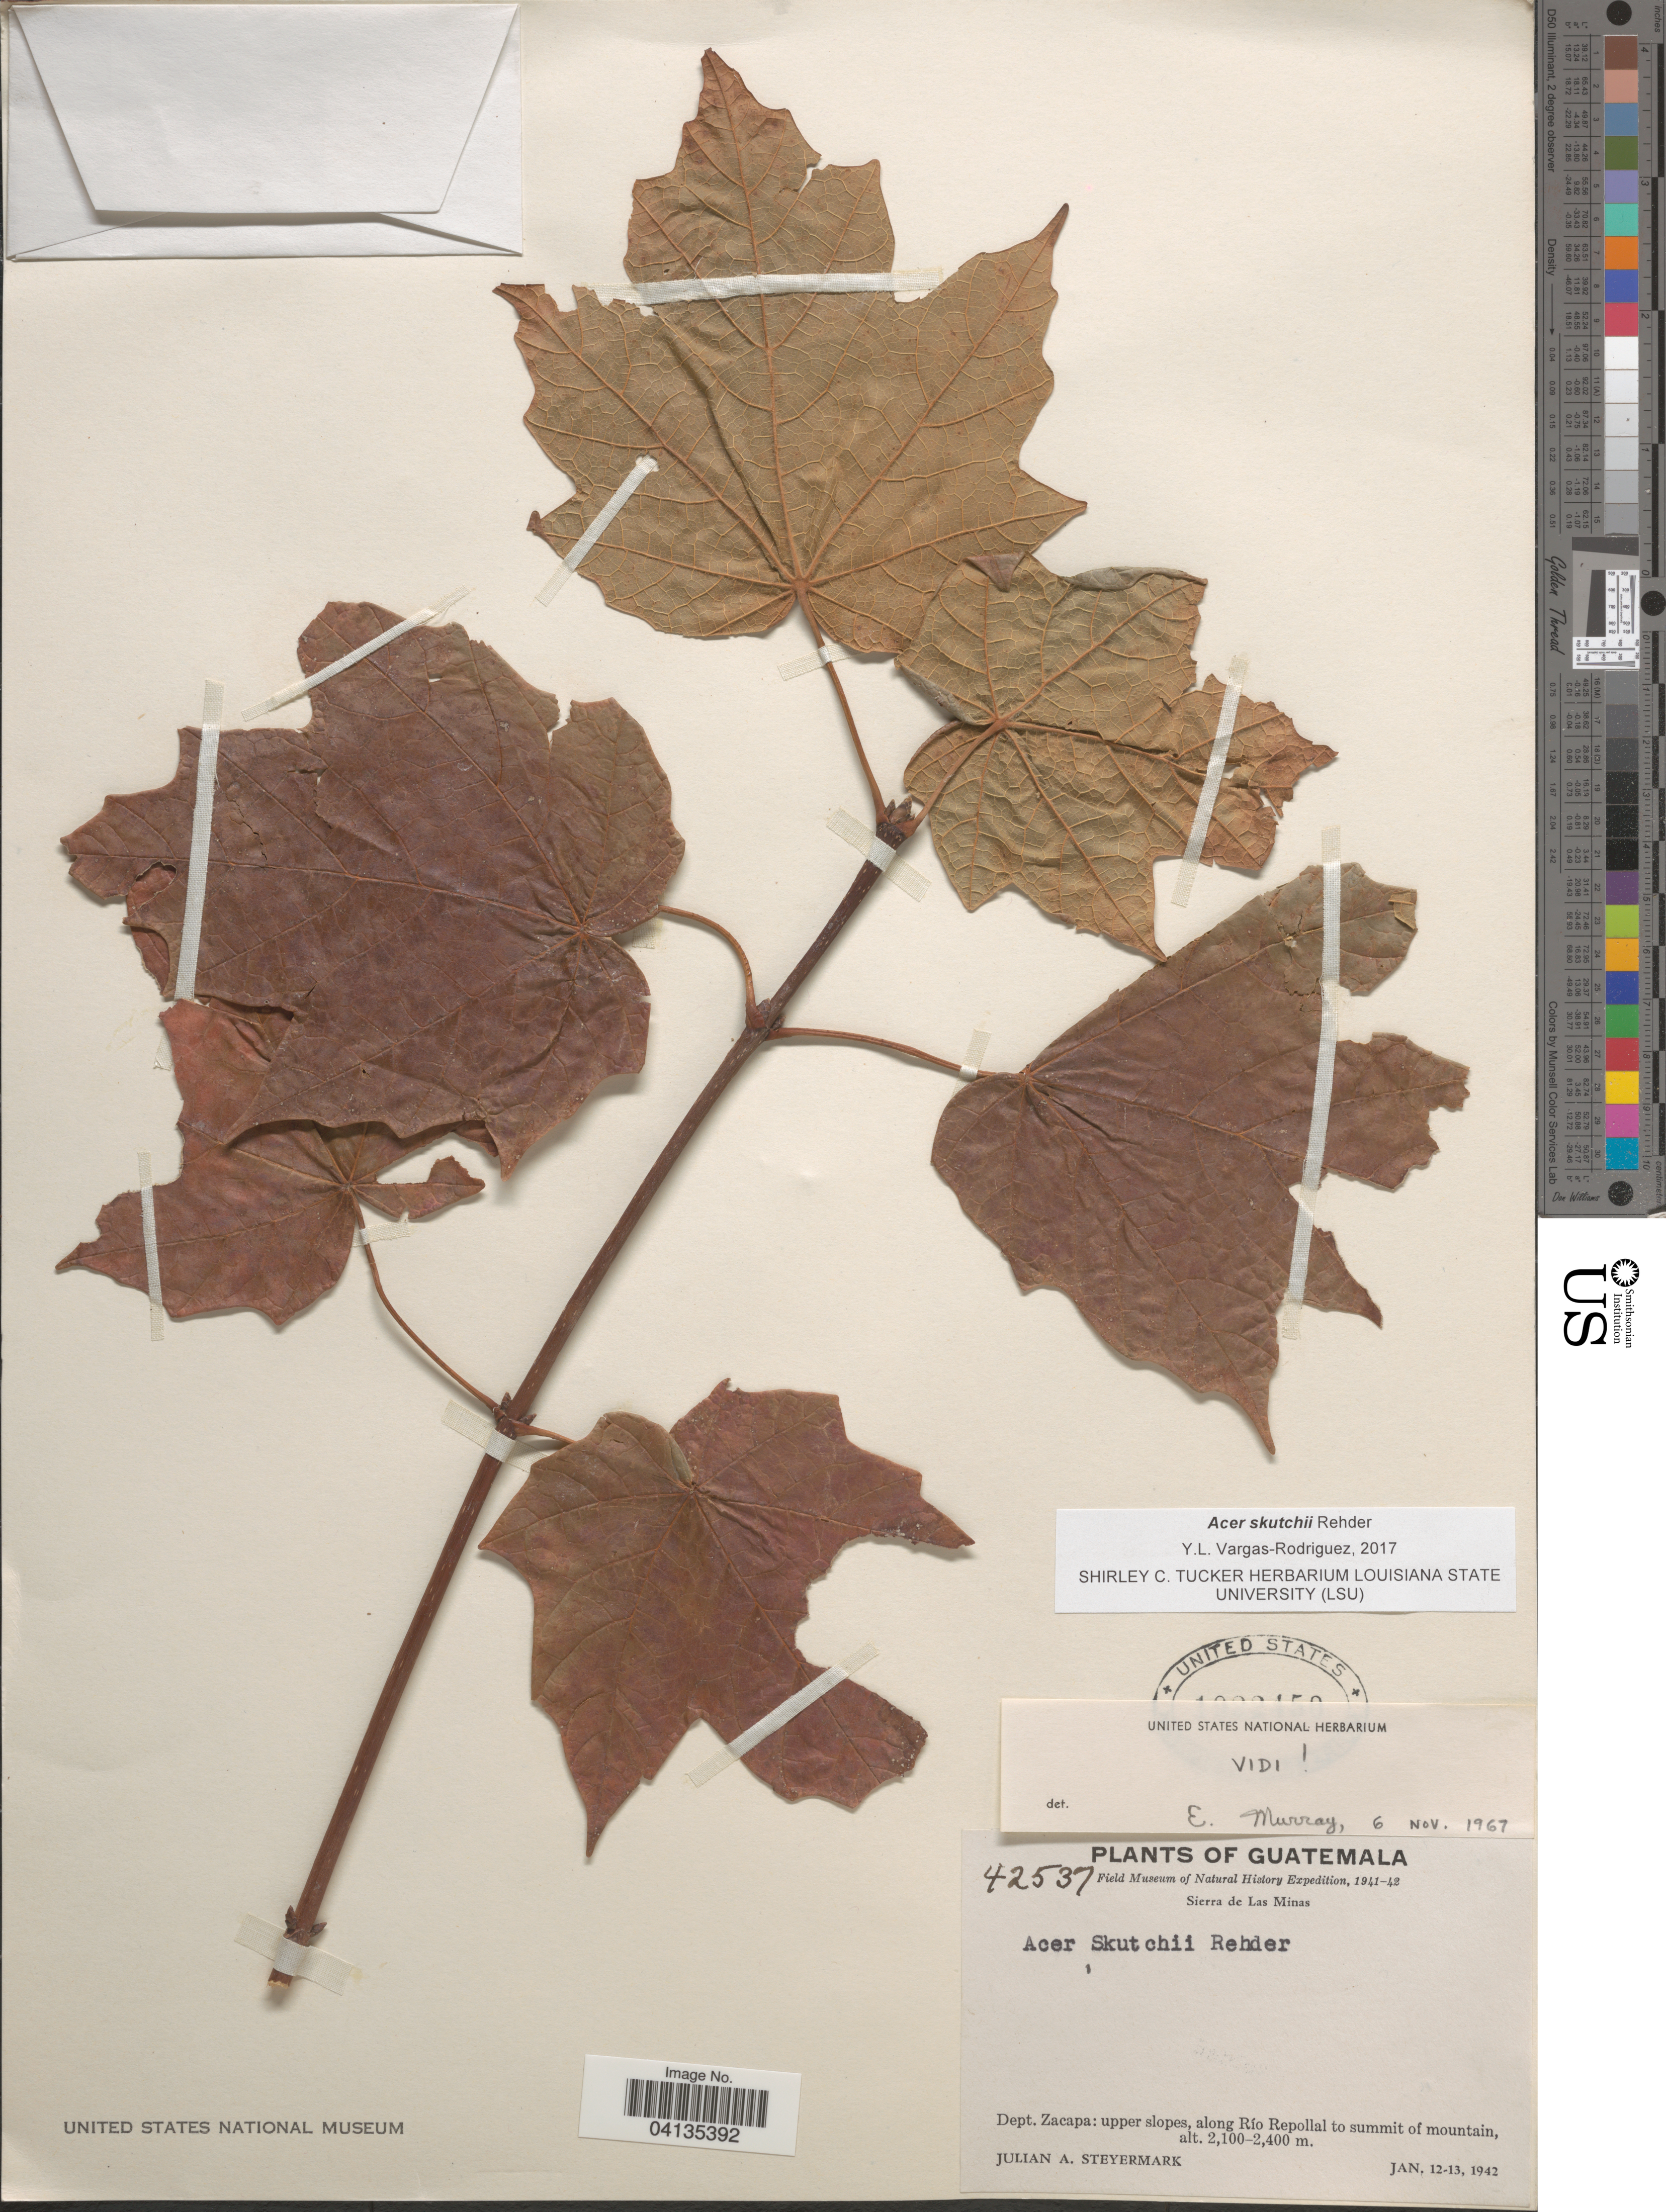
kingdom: Plantae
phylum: Tracheophyta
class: Magnoliopsida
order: Sapindales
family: Sapindaceae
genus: Acer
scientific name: Acer skutchii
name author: Rehder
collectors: J. Steyermark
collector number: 42537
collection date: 1942-01-12/1942-01-13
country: Guatemala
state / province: Zacapa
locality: Field Museum of Natural History Expedition, 1941-42. Sierra de Las Minas. Dept. Zacapa: upper slopes, along Río Repollal to summit of mountain.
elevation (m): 2100